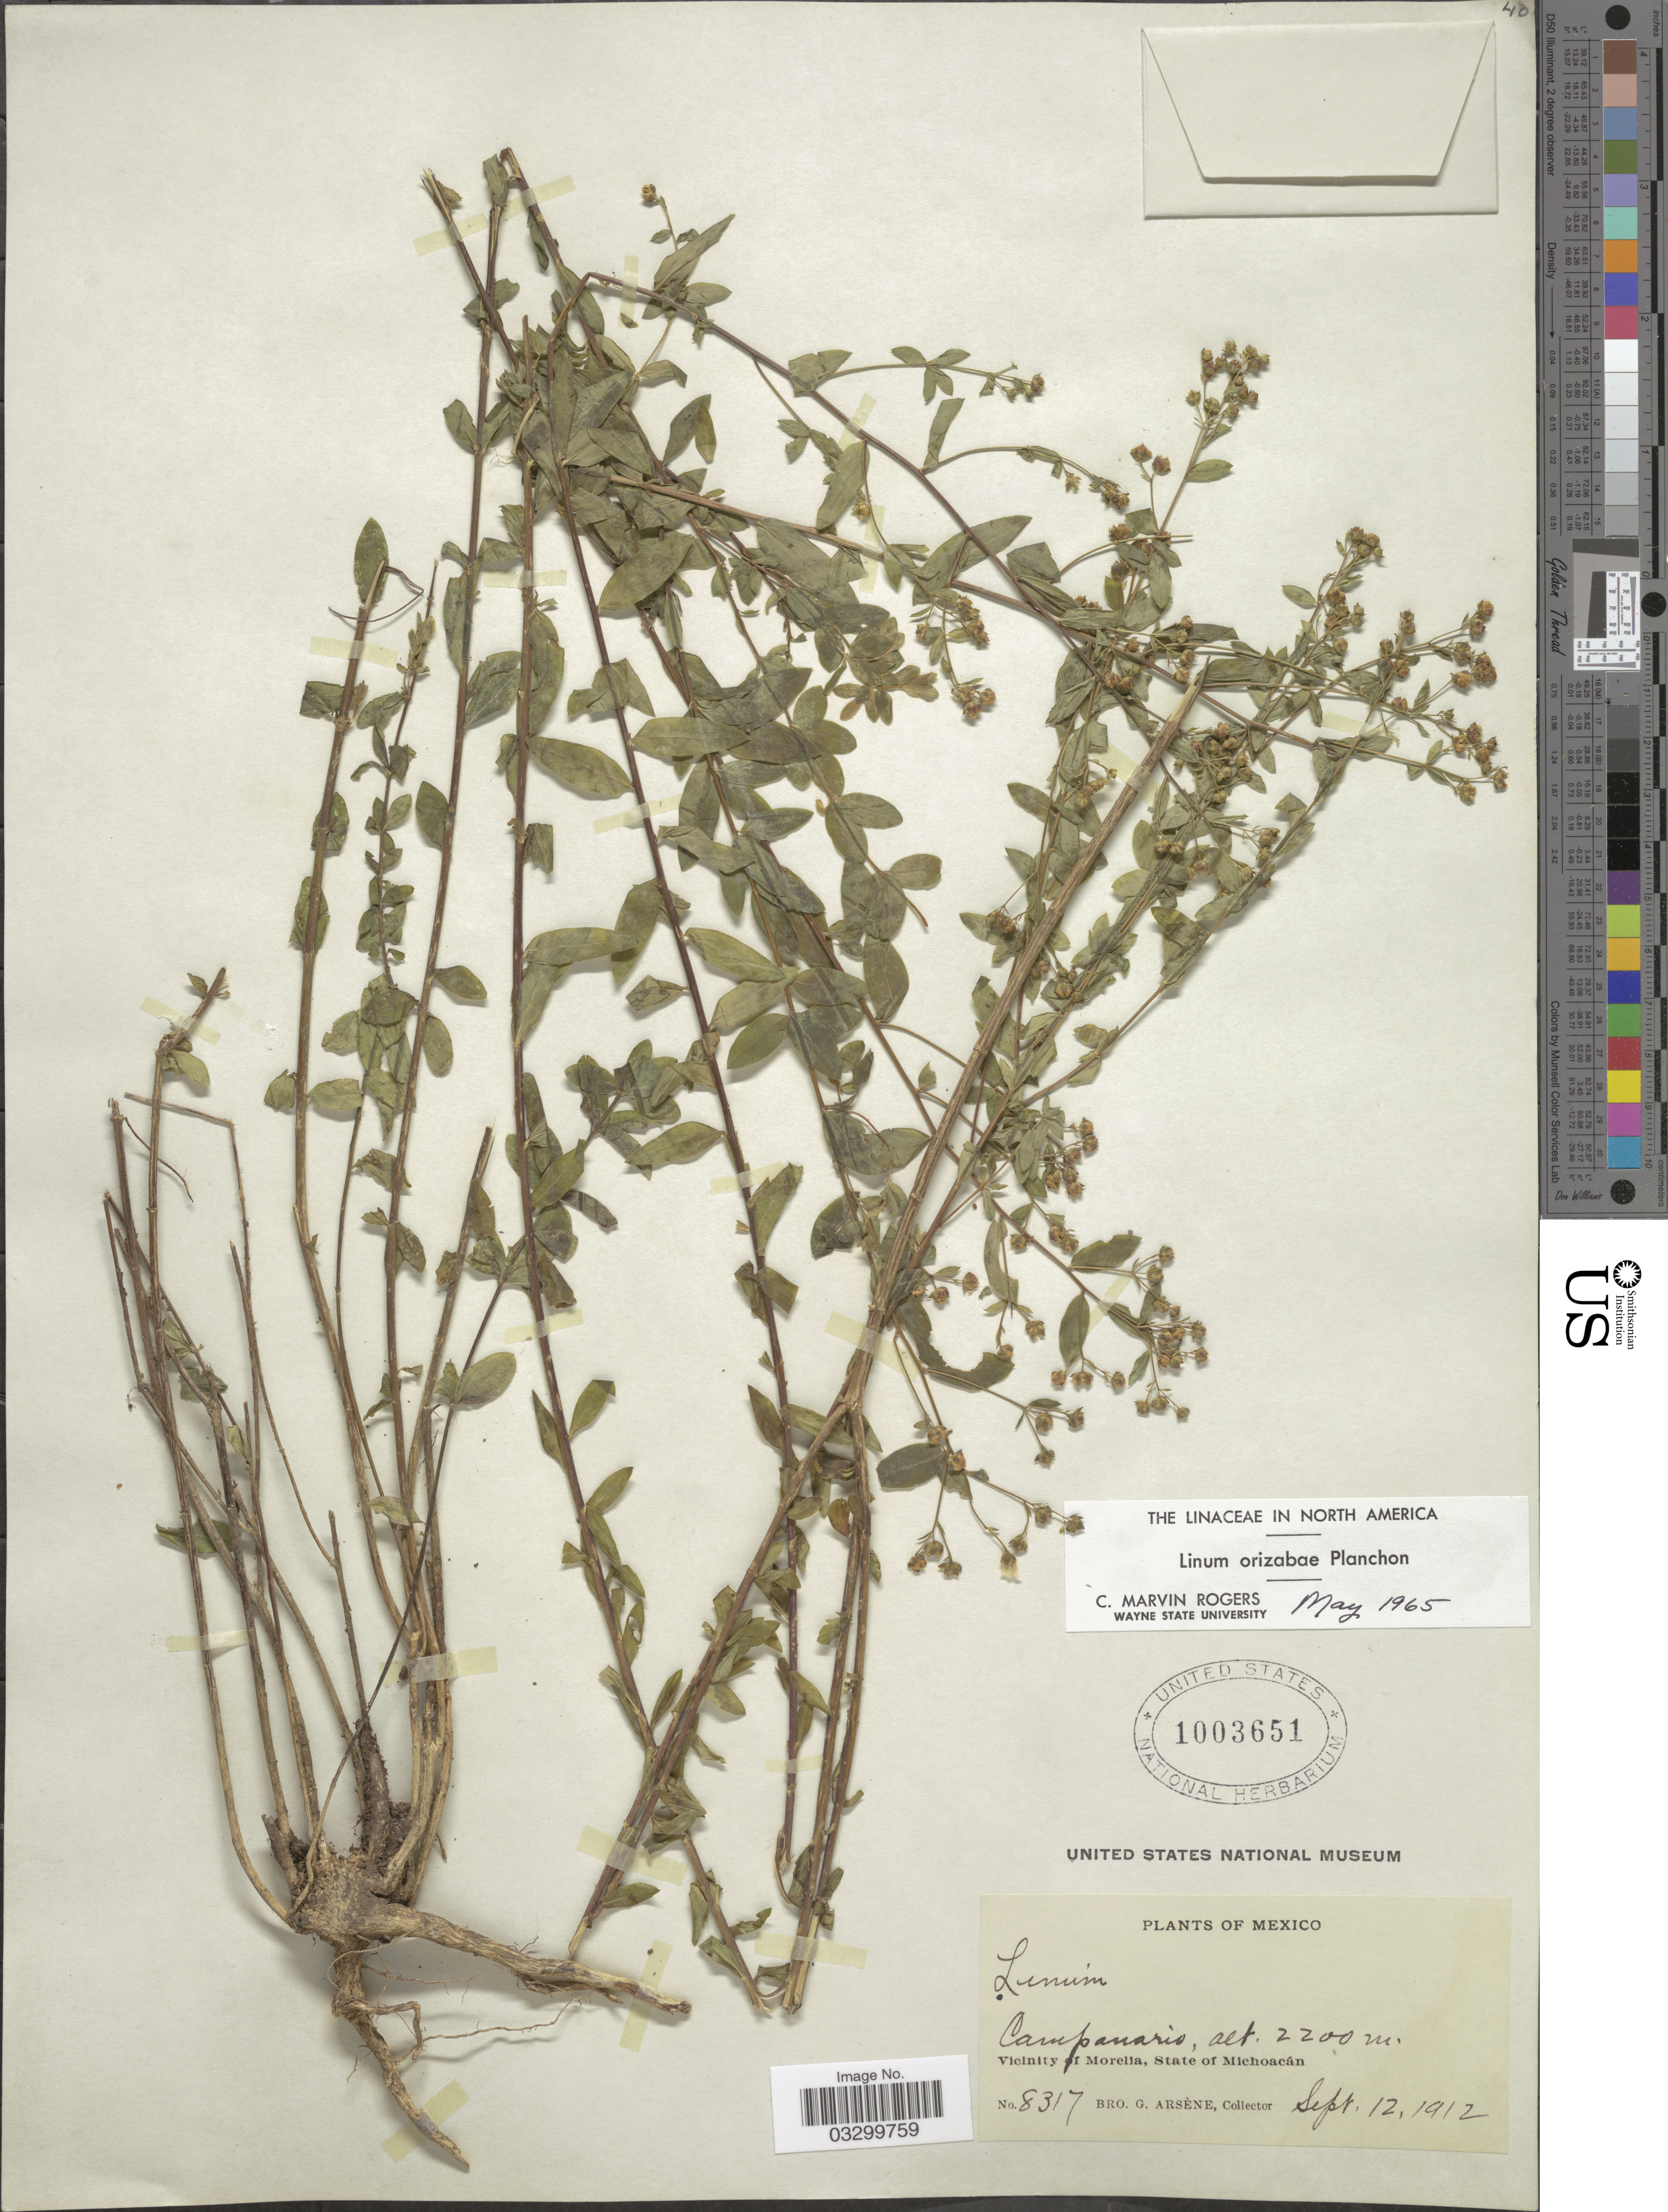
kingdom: Plantae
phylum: Tracheophyta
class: Magnoliopsida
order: Malpighiales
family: Linaceae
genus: Linum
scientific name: Linum orizabae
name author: Planch.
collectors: Bro. G. Arsène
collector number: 8317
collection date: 1912-09-12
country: Mexico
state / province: Michoacán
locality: Campanario, Vicinity of Morelia.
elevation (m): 2200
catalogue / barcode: US 1003651